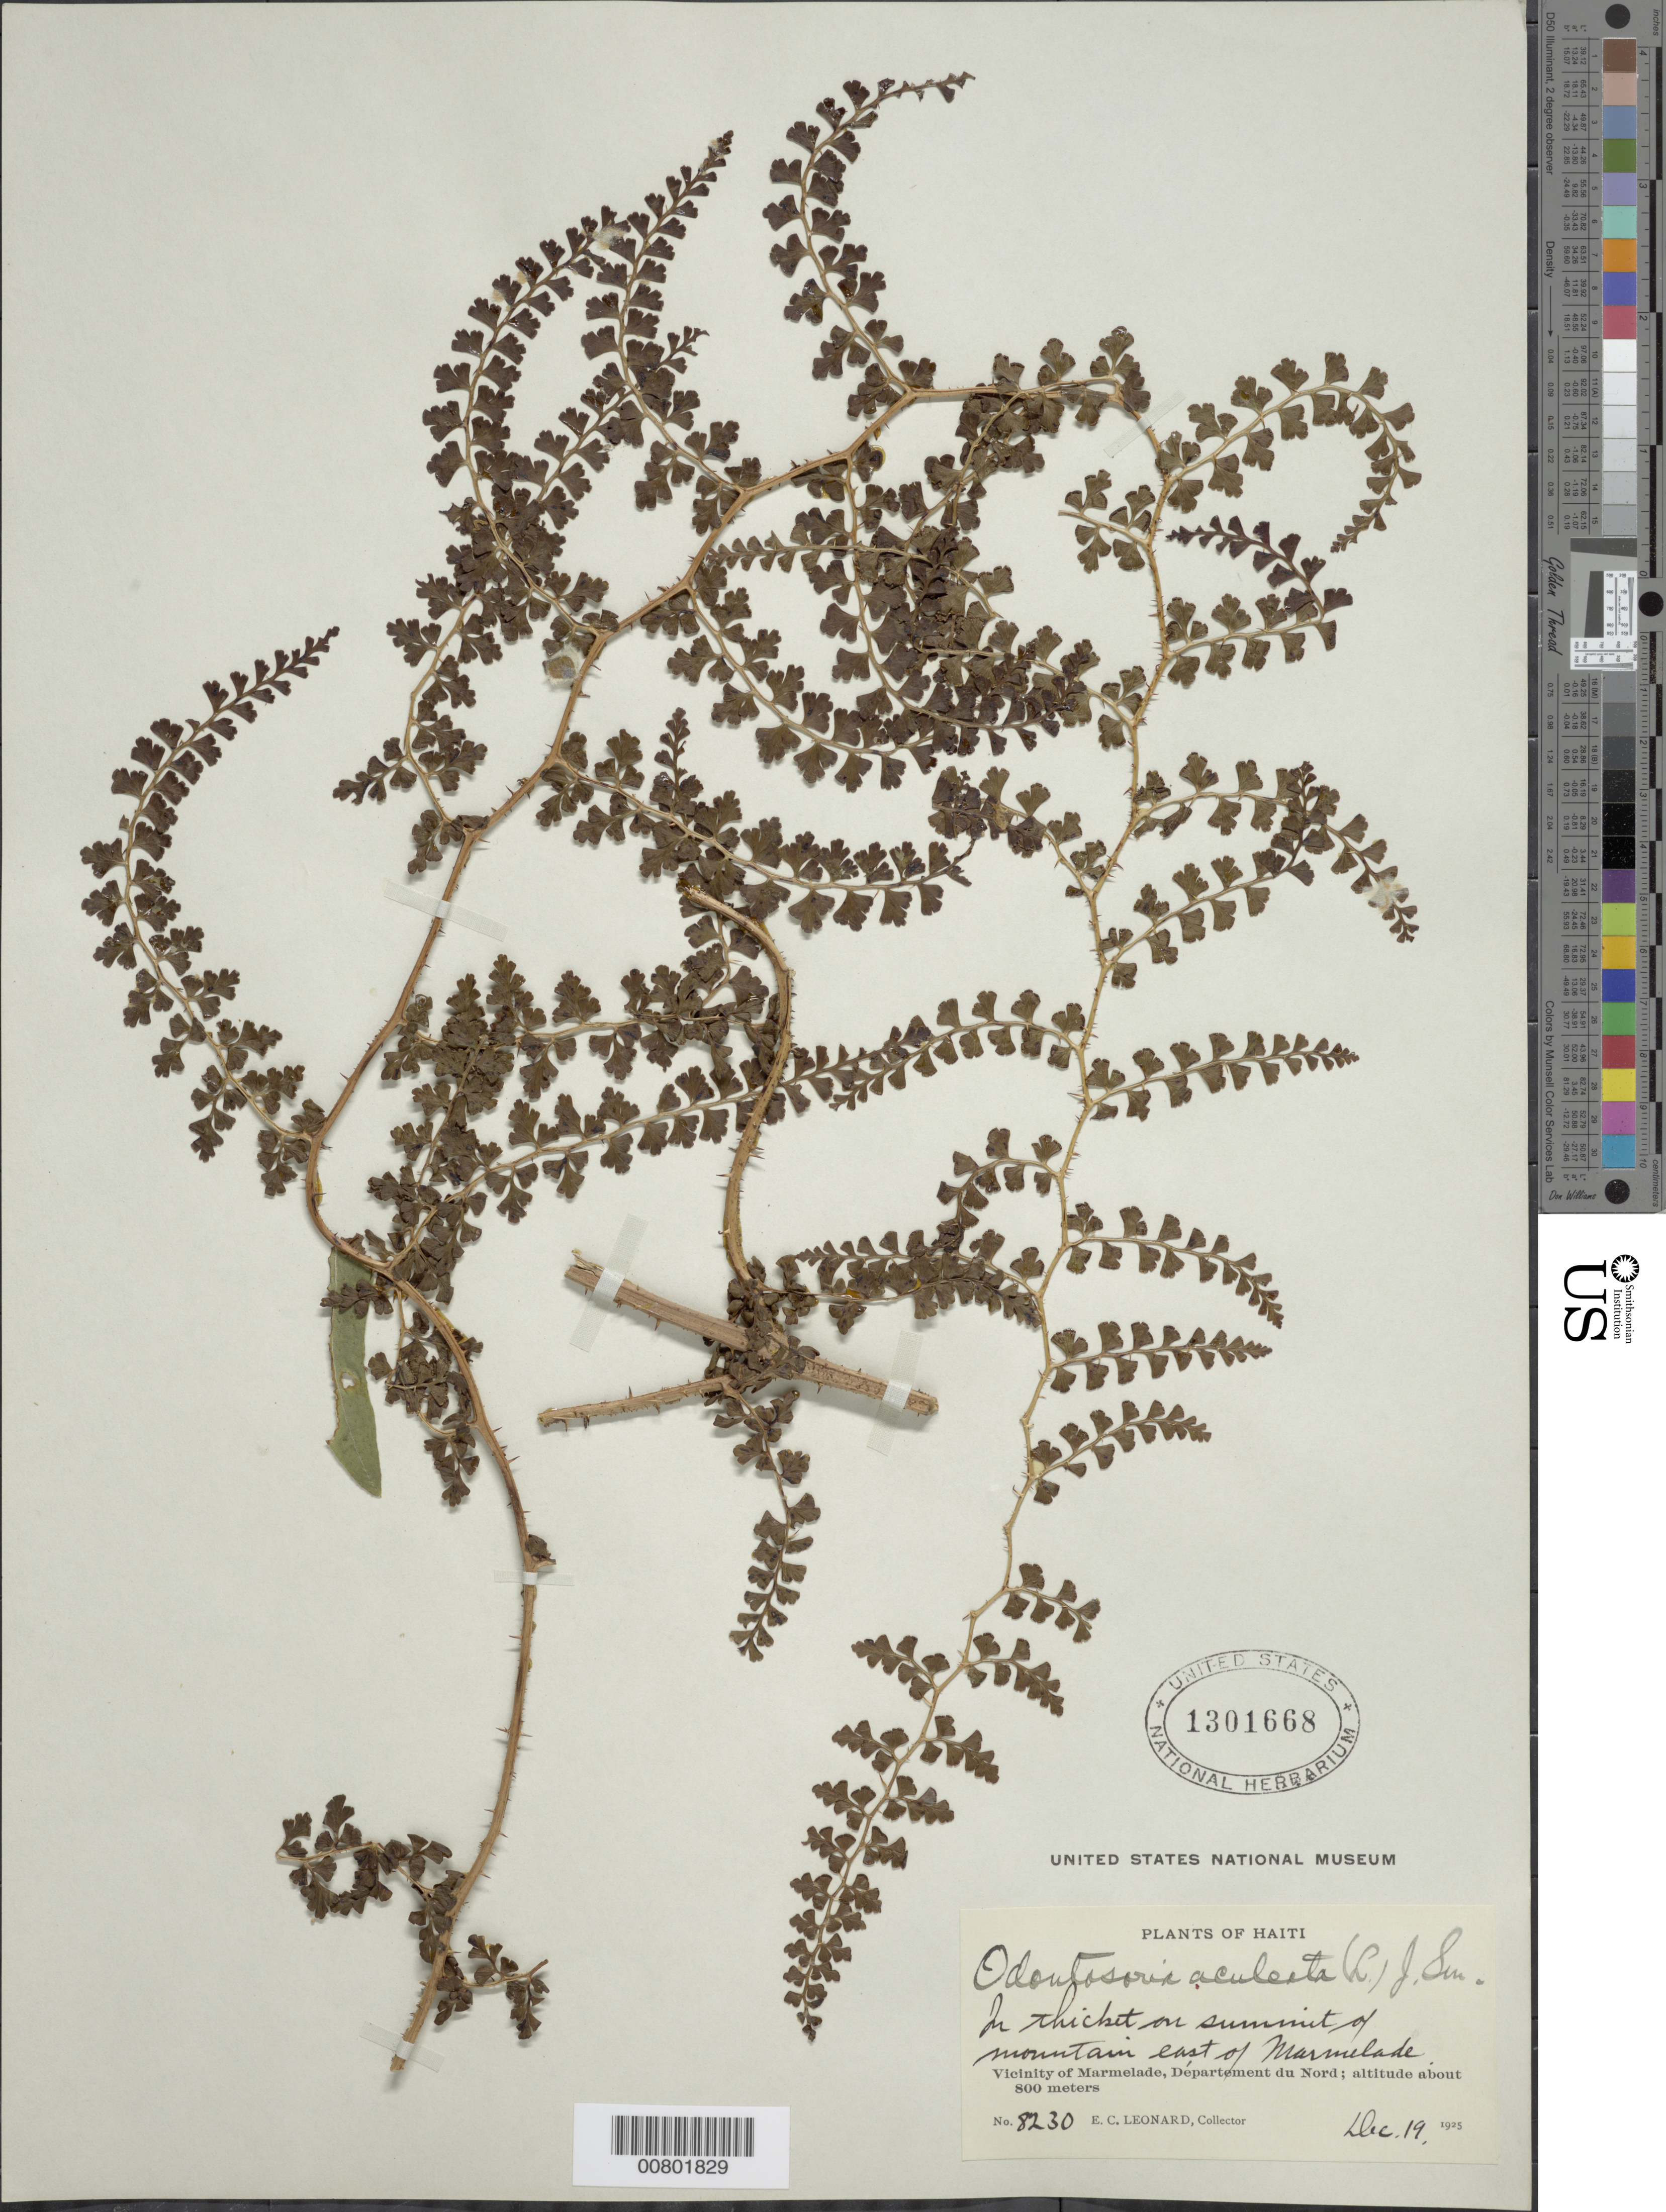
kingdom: Plantae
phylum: Tracheophyta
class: Polypodiopsida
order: Polypodiales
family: Lindsaeaceae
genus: Odontosoria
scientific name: Odontosoria aculeata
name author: (L.) J. Sm.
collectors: E. C. Leonard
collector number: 8230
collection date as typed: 19 Dec 1925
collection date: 1925-12-19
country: Haiti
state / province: Nord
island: Hispaniola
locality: Marmelade, E of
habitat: In thicket on summit of mountain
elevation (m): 800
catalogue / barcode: US 1301668